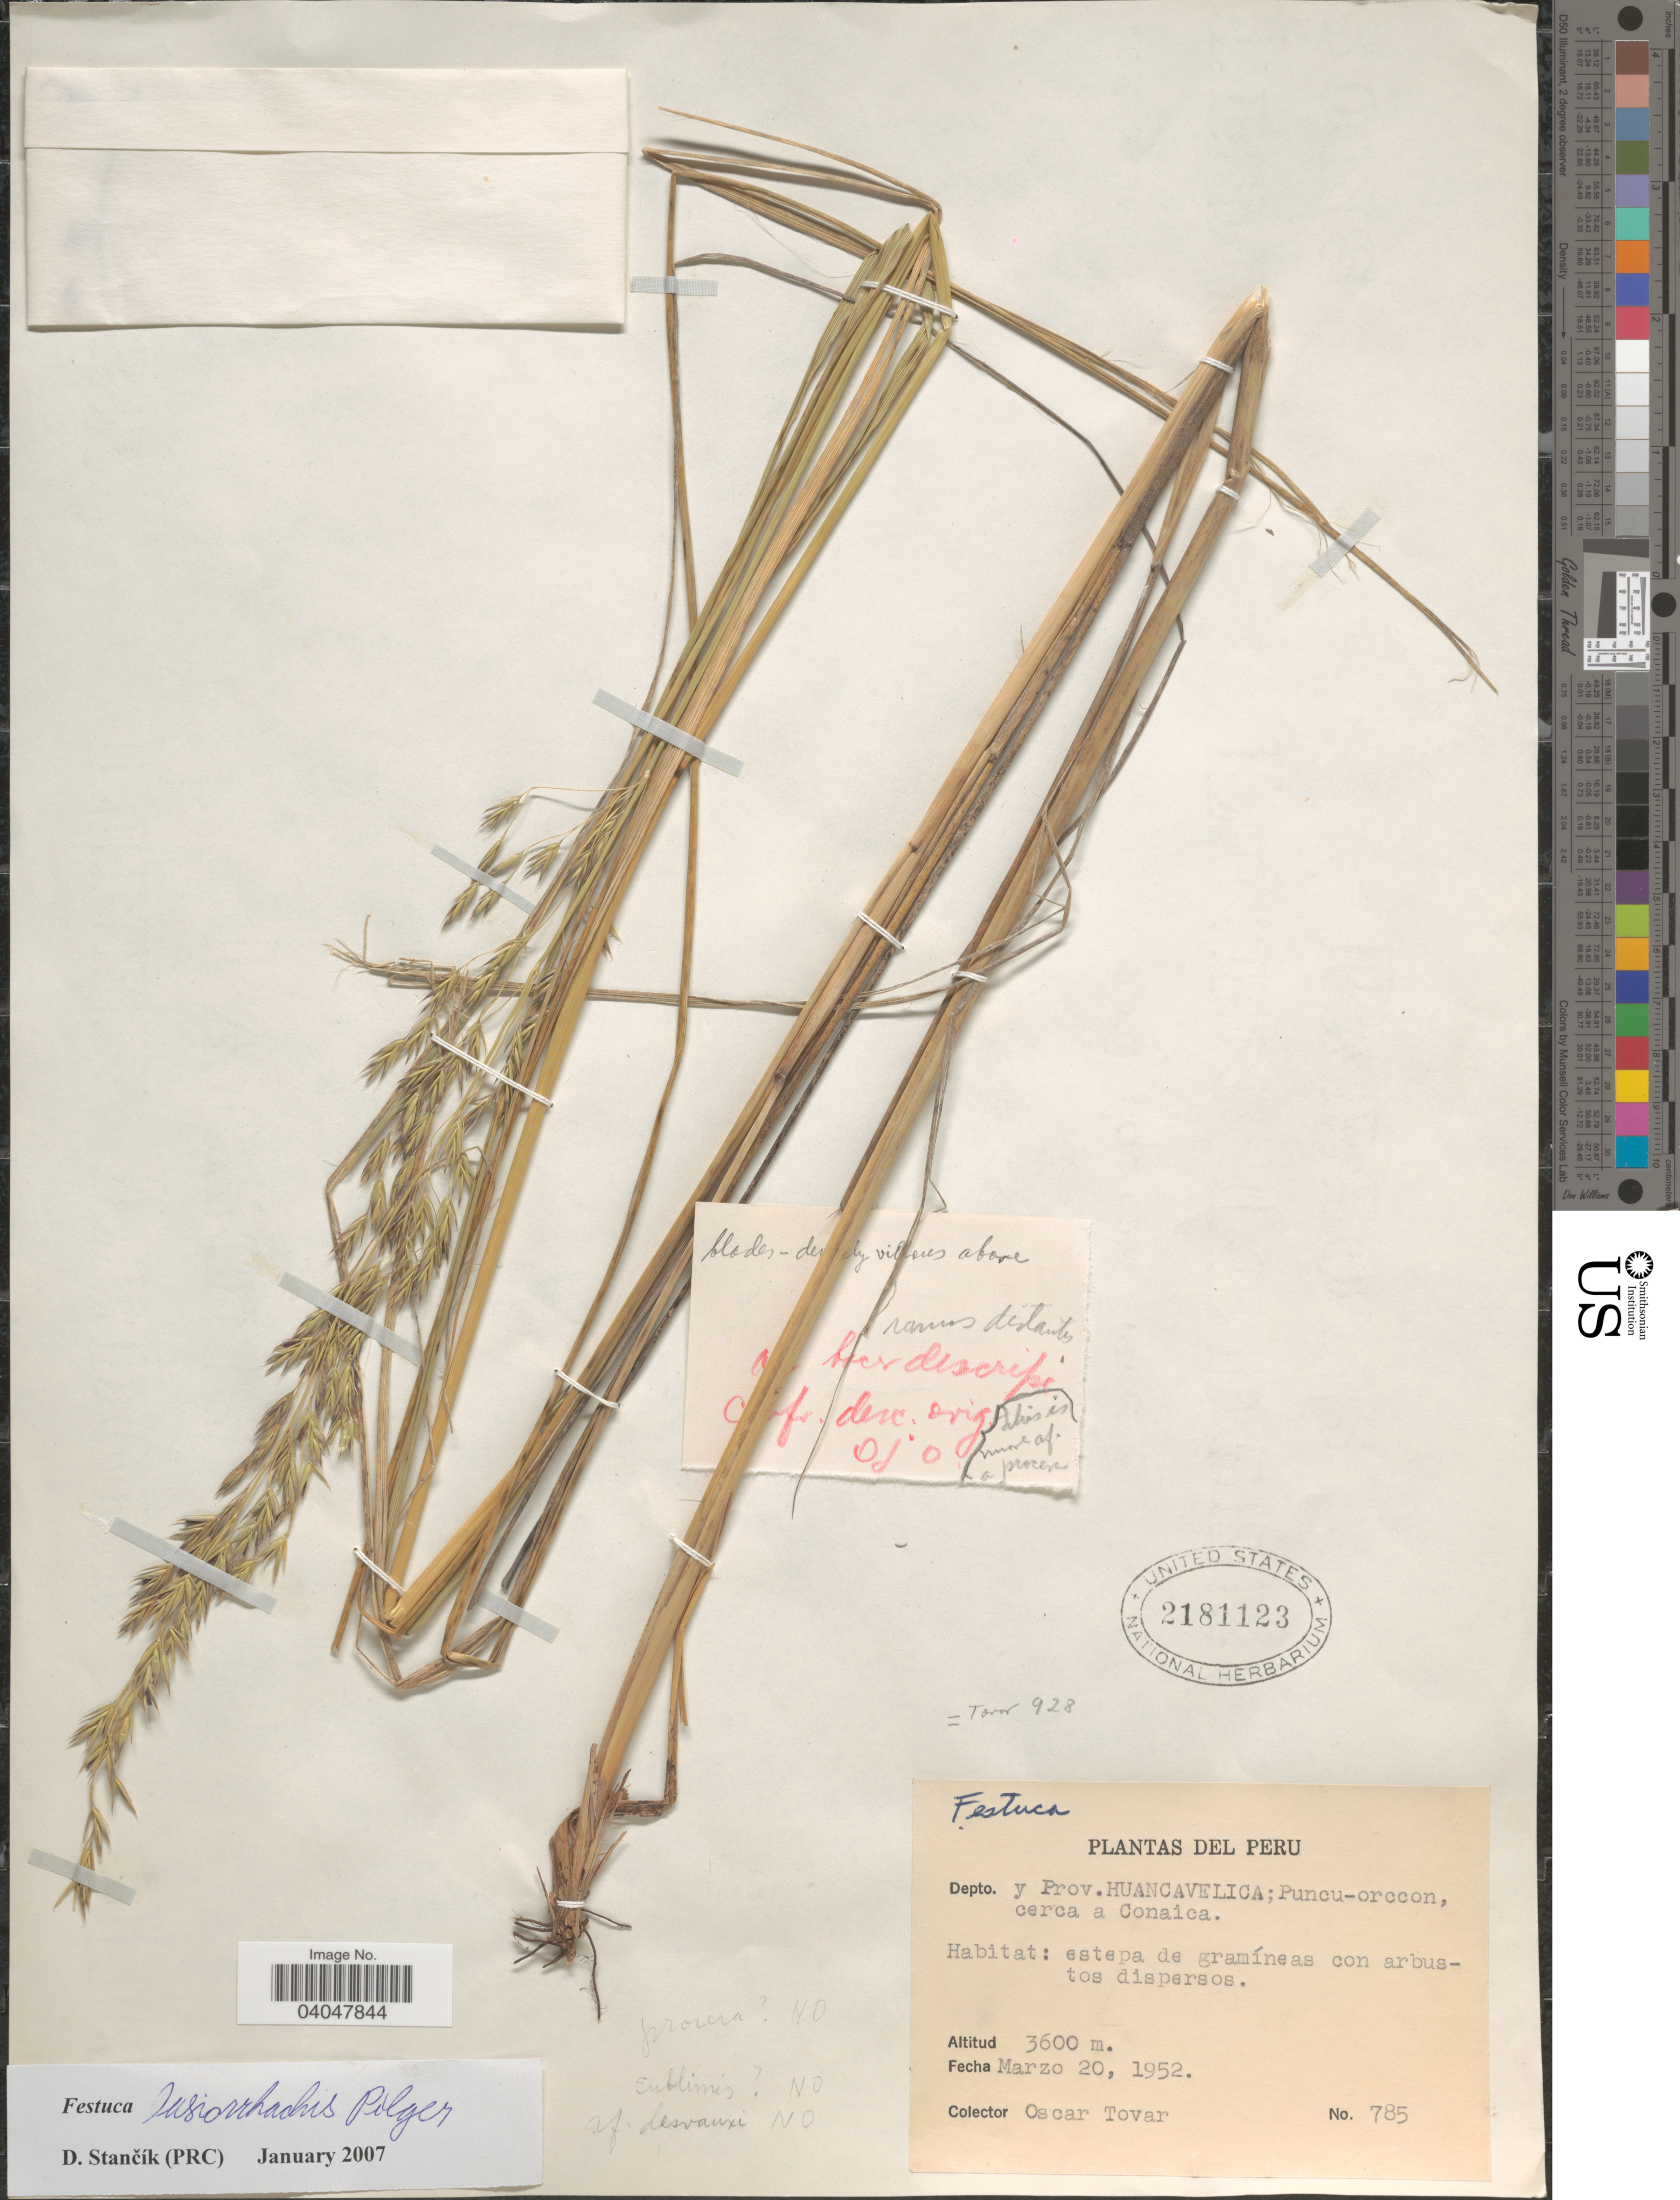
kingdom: Plantae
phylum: Tracheophyta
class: Liliopsida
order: Poales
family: Poaceae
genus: Festuca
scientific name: Festuca lasiorrhachis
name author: Pilg.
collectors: Ó. Tovar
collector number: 785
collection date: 1952-03-20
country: Peru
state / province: Huancavelica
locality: Depto. y Prov. Huancavelica; Puncu-orccon, cerca a Conaica.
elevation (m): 3600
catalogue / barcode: US 2181123